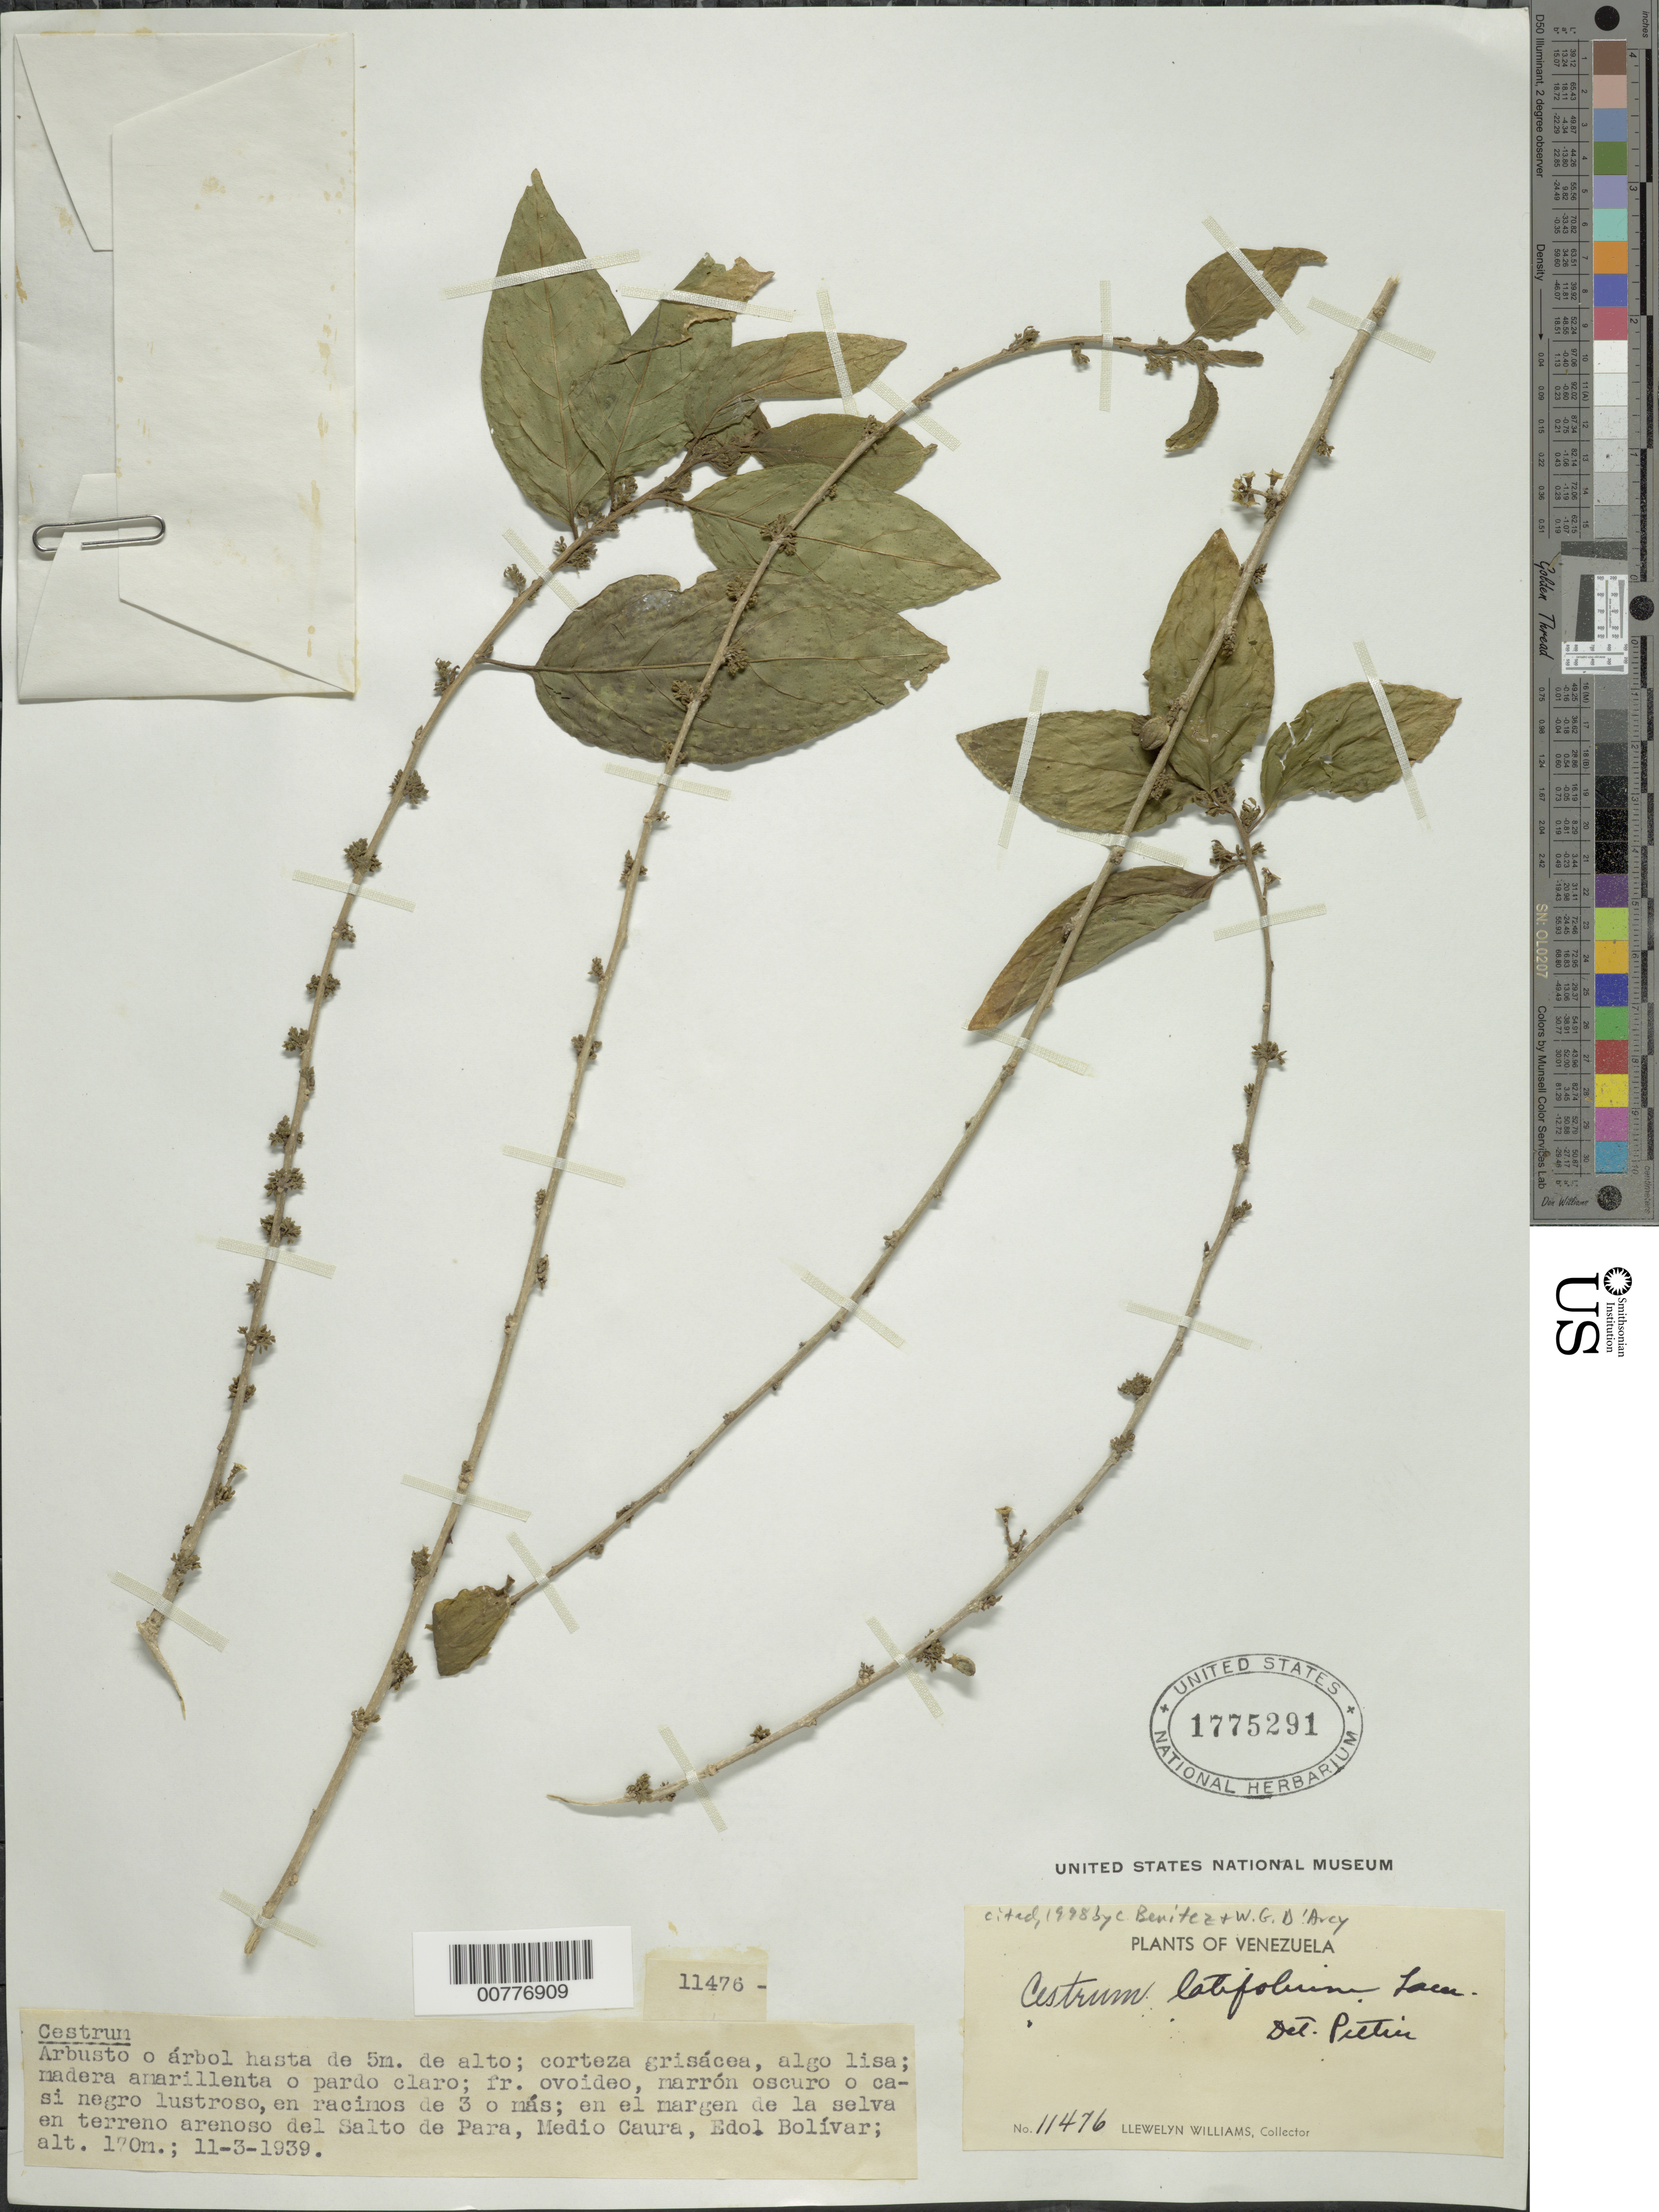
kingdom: Plantae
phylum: Tracheophyta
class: Magnoliopsida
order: Solanales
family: Solanaceae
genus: Cestrum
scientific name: Cestrum latifolium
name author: Lam.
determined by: D'Arcy, W. G.; Benítez, C. E.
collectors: Ll. Williams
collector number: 11476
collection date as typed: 11-Mar-39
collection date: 1939-03-11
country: Venezuela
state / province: Bolívar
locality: Salto de Para, Medio Caura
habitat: Margen de la selva en terreno arenoso del salto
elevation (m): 170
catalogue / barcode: US 1775291